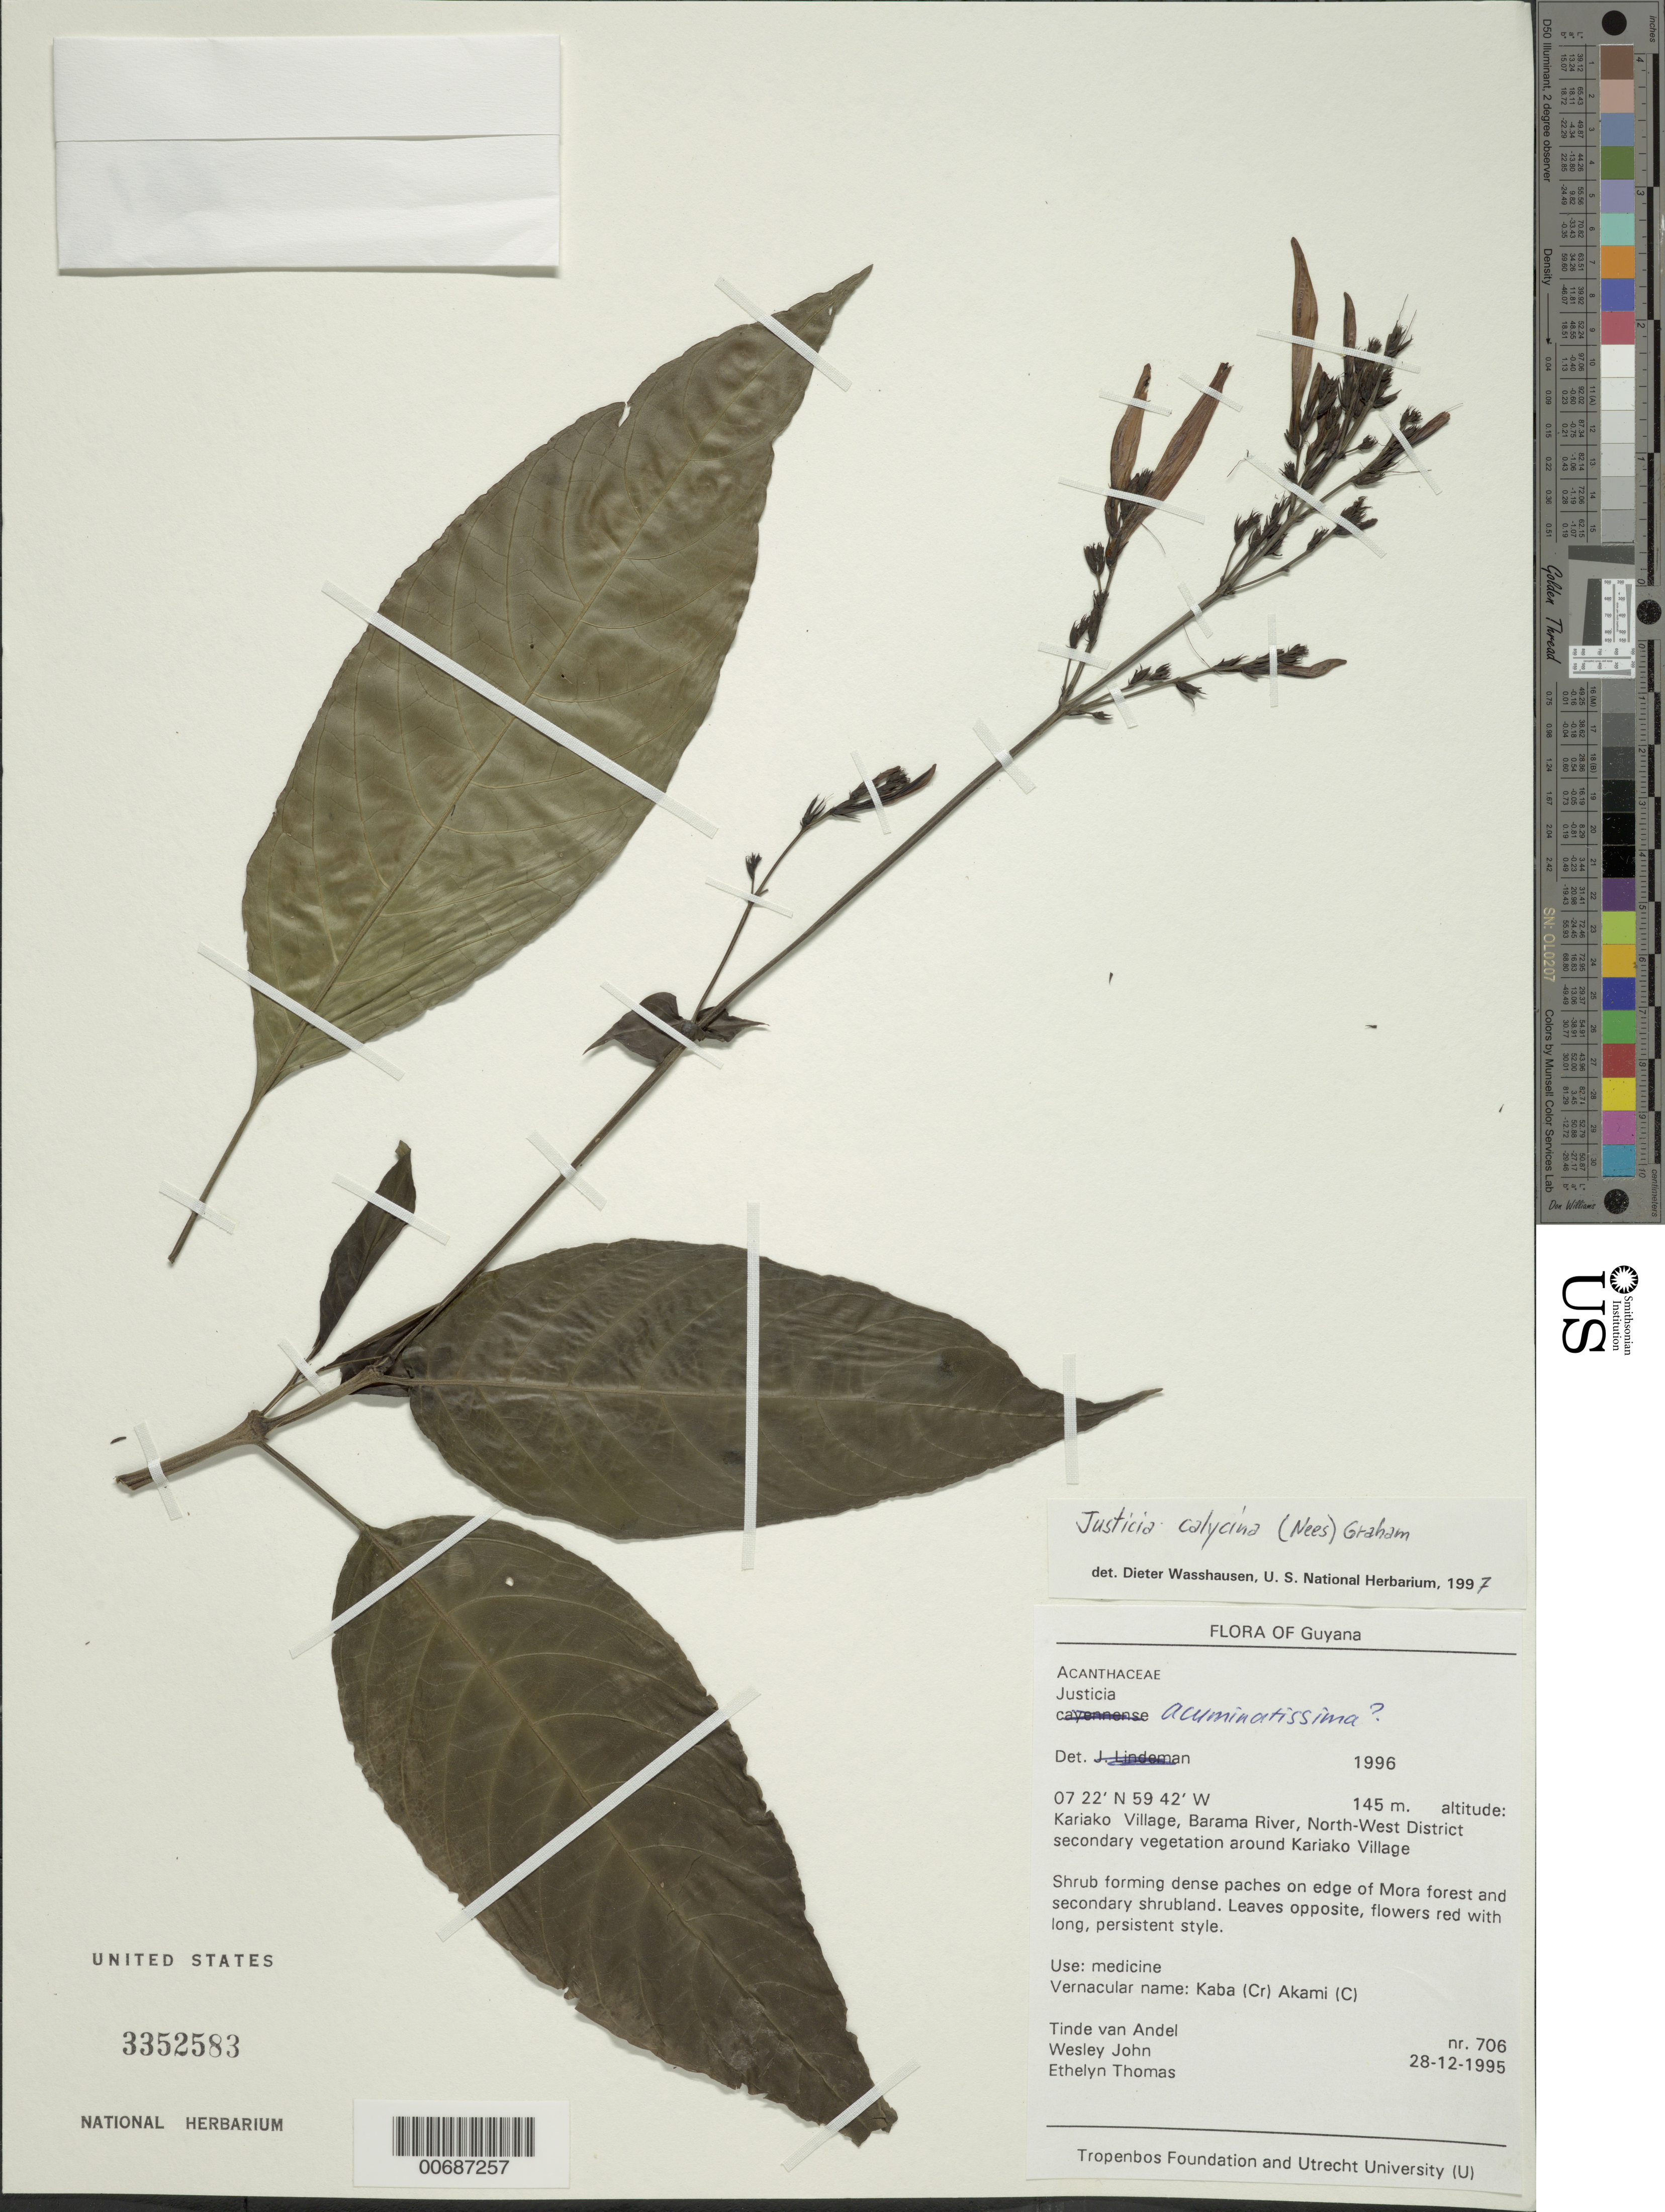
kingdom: Plantae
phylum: Tracheophyta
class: Magnoliopsida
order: Lamiales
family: Acanthaceae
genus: Justicia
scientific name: Justicia calycina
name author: (Nees) V.A.W. Graham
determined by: Wasshausen, Dieter C., (BOT), Smithsonian Institution - National Museum of Natural History (UNITED STATES)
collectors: T. R. van Andel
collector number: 706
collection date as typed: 12-Dec-95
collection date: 1995-12-12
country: Guyana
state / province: Barima-Waini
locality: Karaiko Village, Barama R., NW Dist.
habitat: Secondary vegetation around Kariako Village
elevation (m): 145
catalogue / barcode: US 3352583